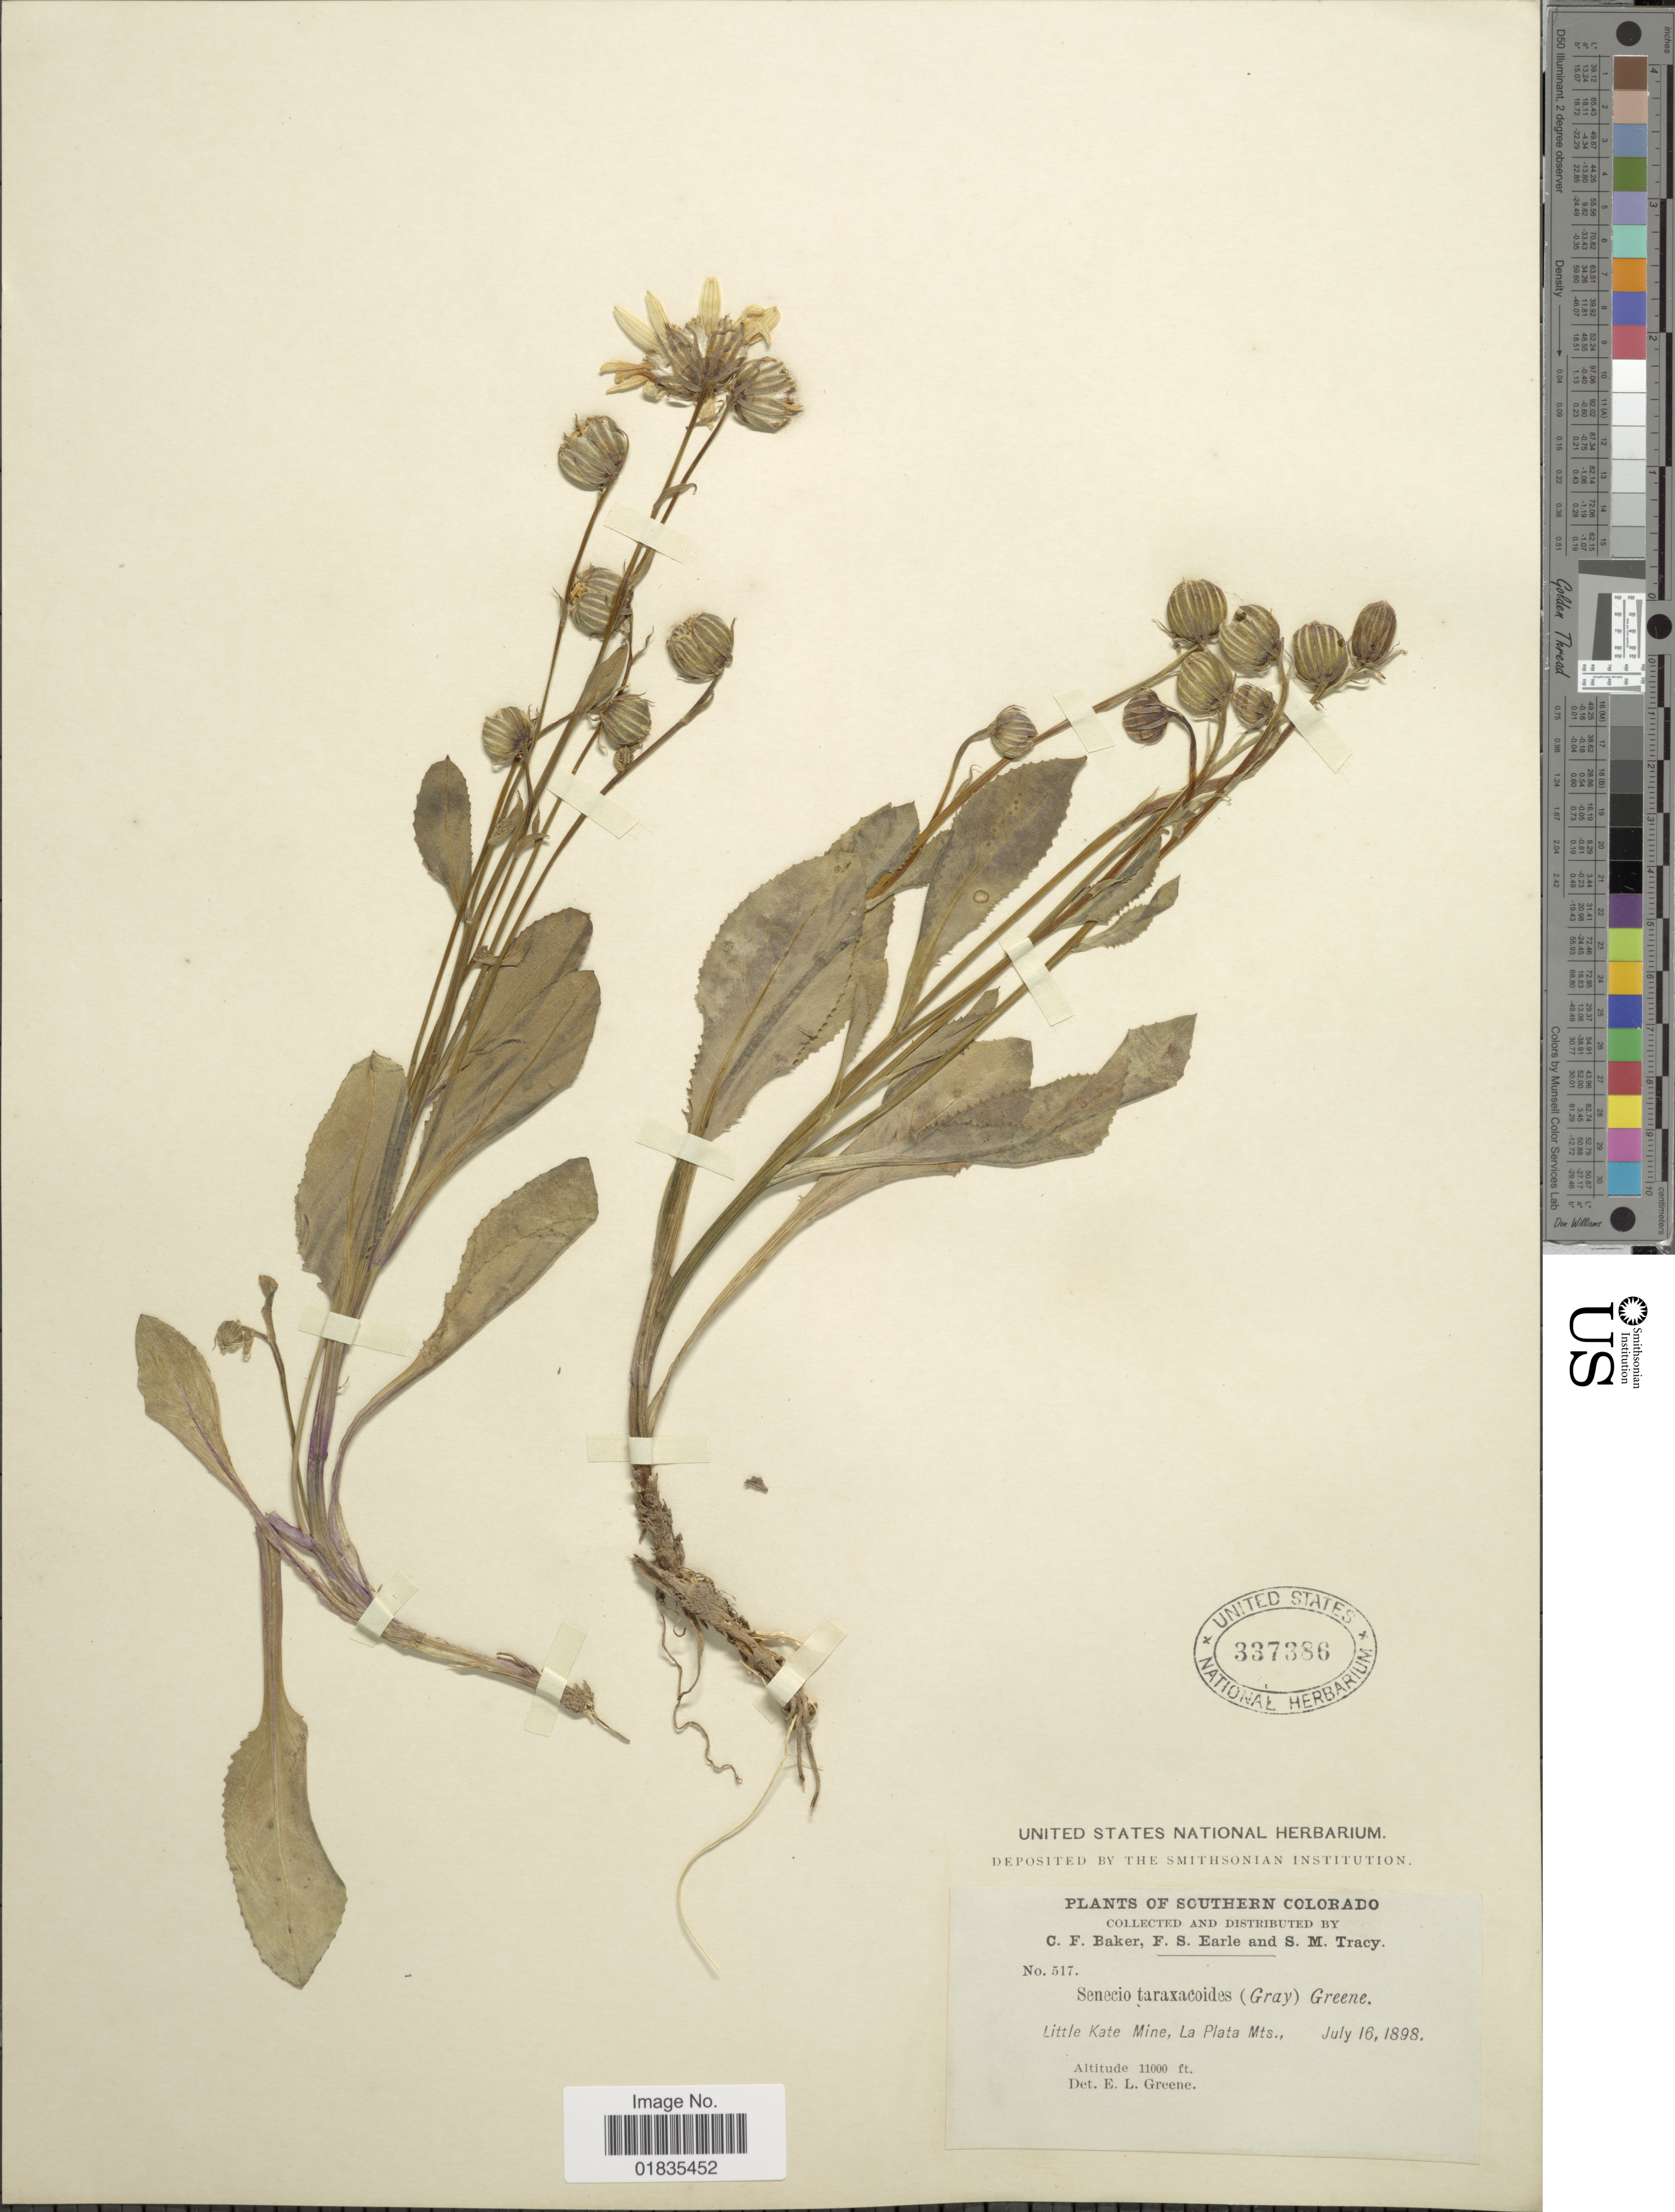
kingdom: Plantae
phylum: Tracheophyta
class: Magnoliopsida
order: Asterales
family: Asteraceae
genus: Senecio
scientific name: Senecio taraxacoides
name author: (A. Gray) Greene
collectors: C. F. Baker, F. S. Earle & S. M. Tracy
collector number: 517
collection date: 1898-07-16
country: United States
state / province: Colorado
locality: Southern Colorado, Little Kate Mine, La Plata Mts.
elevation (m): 3353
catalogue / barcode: US 337386